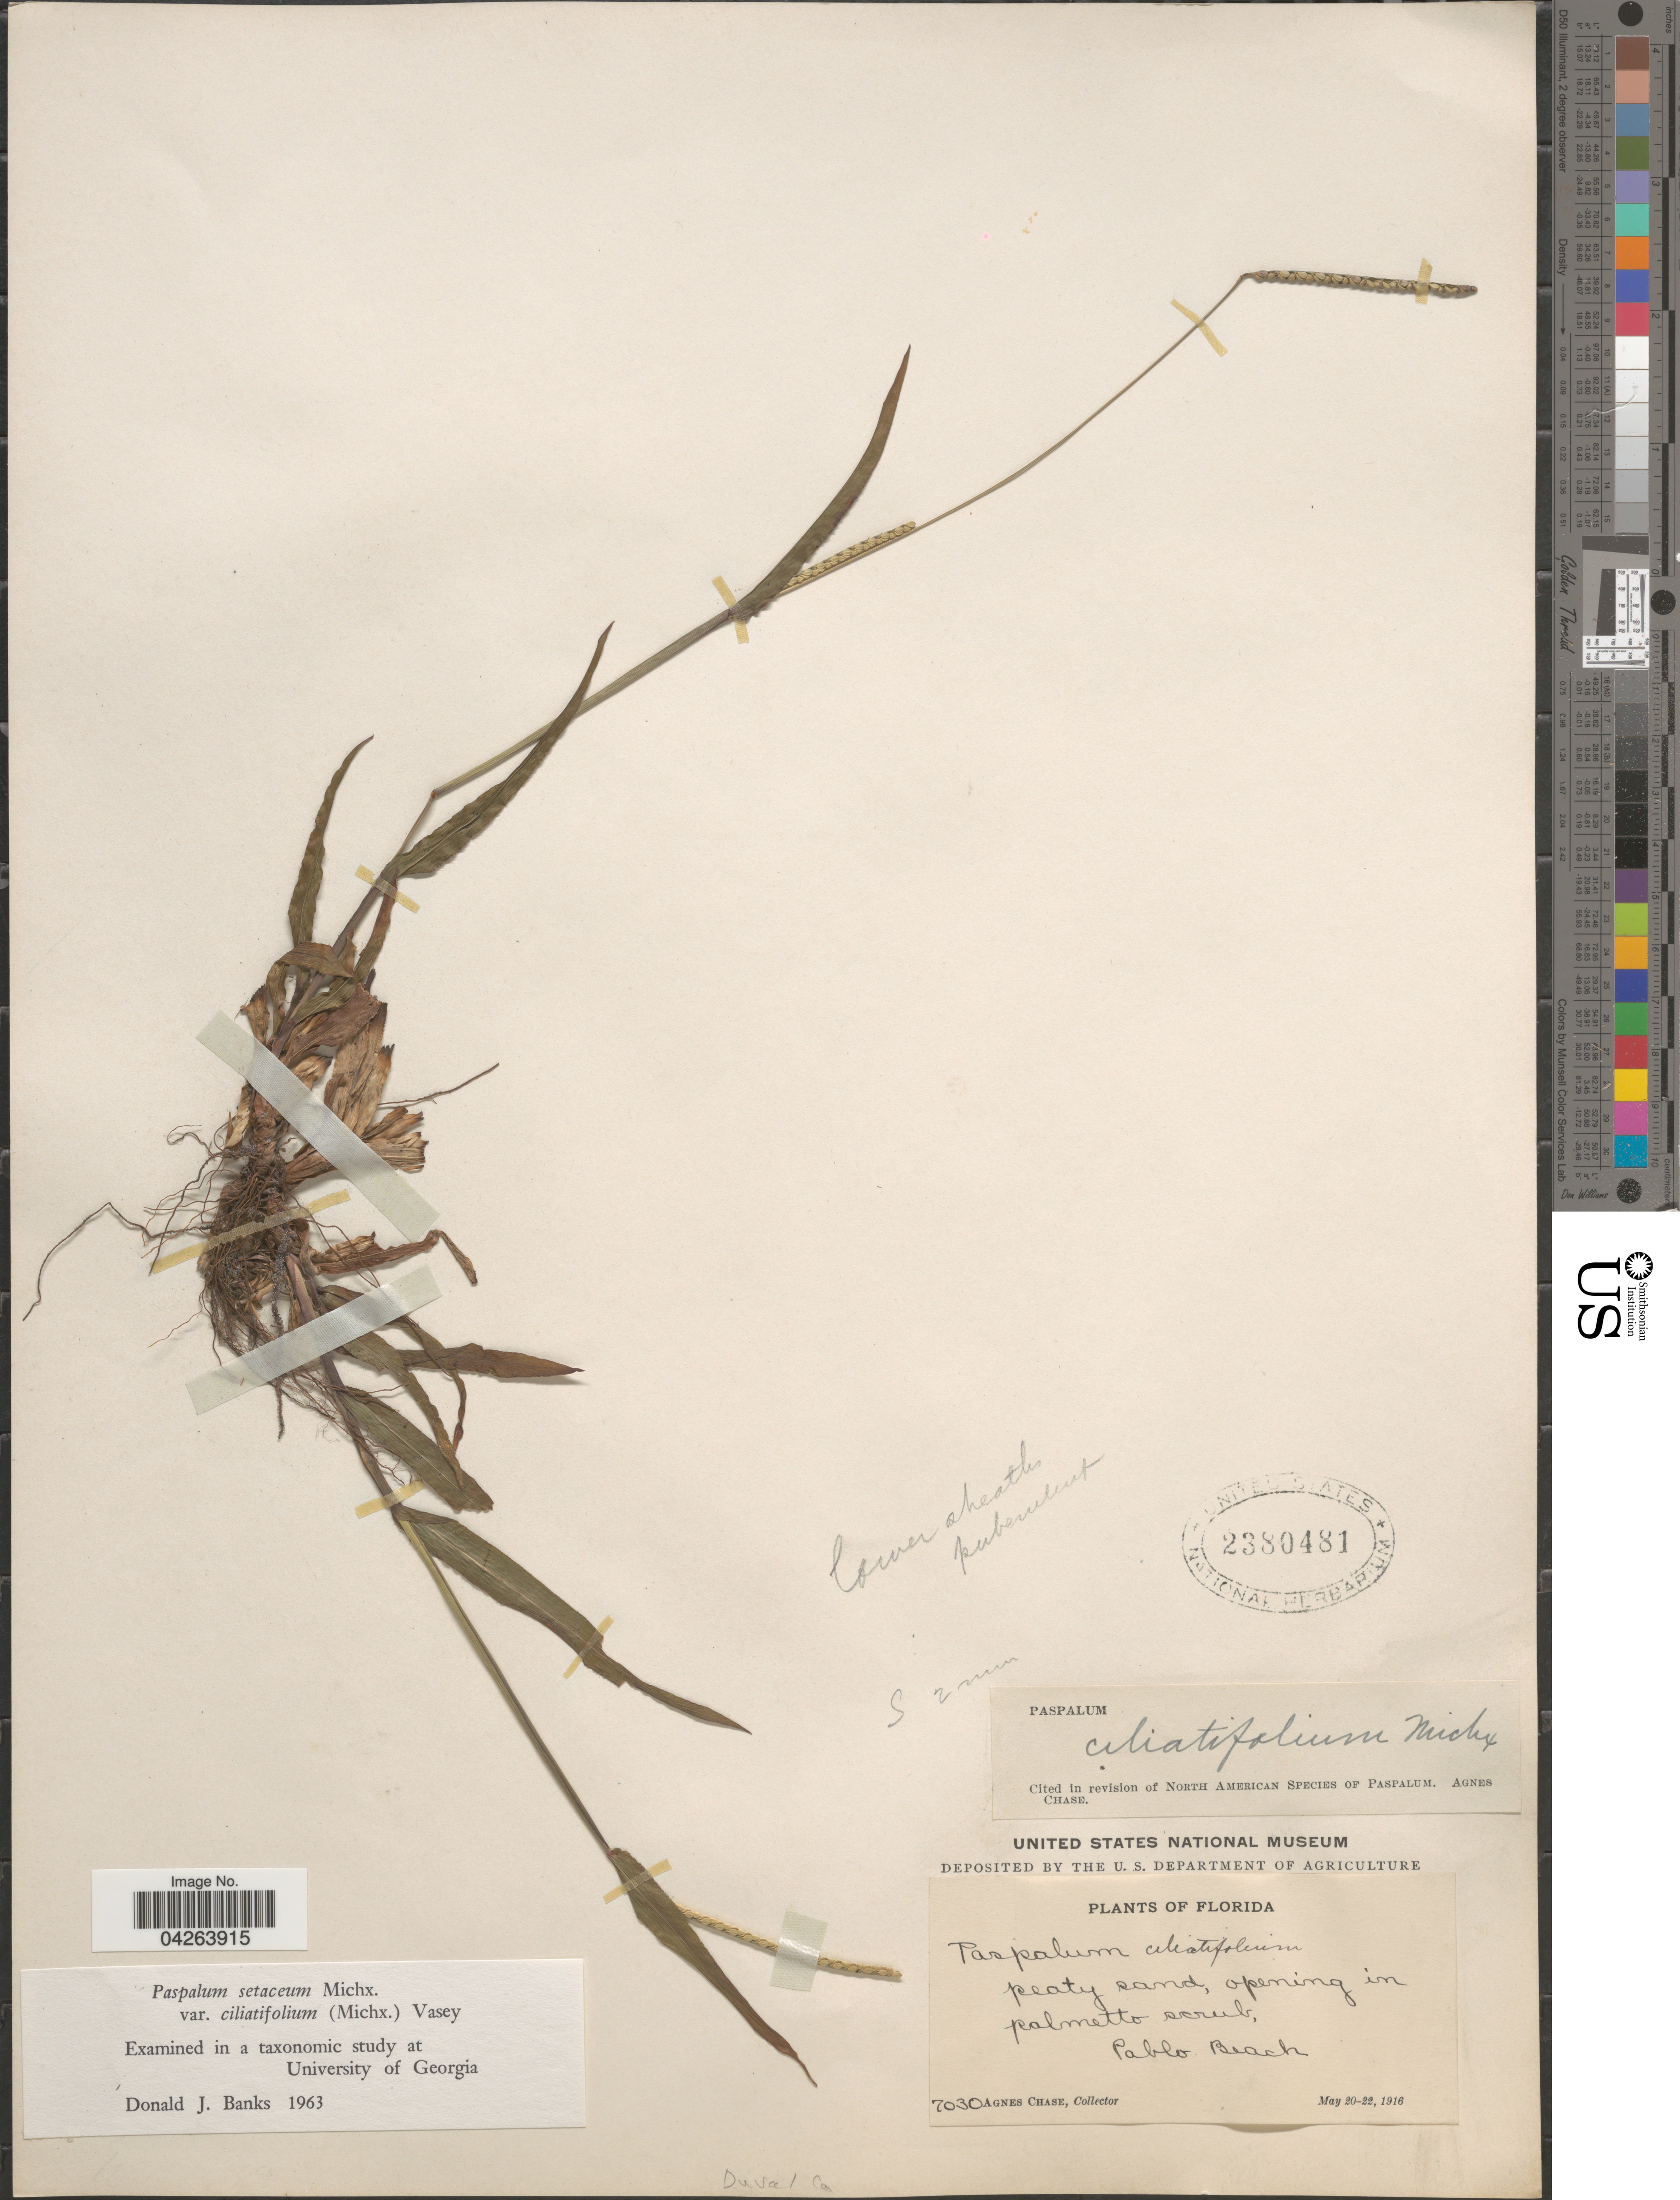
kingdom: Plantae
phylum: Tracheophyta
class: Liliopsida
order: Poales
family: Poaceae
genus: Paspalum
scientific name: Paspalum setaceum var. ciliatifolium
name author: (Michx.) Vasey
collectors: A. Chase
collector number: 7030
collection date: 1916-05-20/1916-05-22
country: United States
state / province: Florida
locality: Pablo Beach. Duval Co.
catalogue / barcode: US 2380481